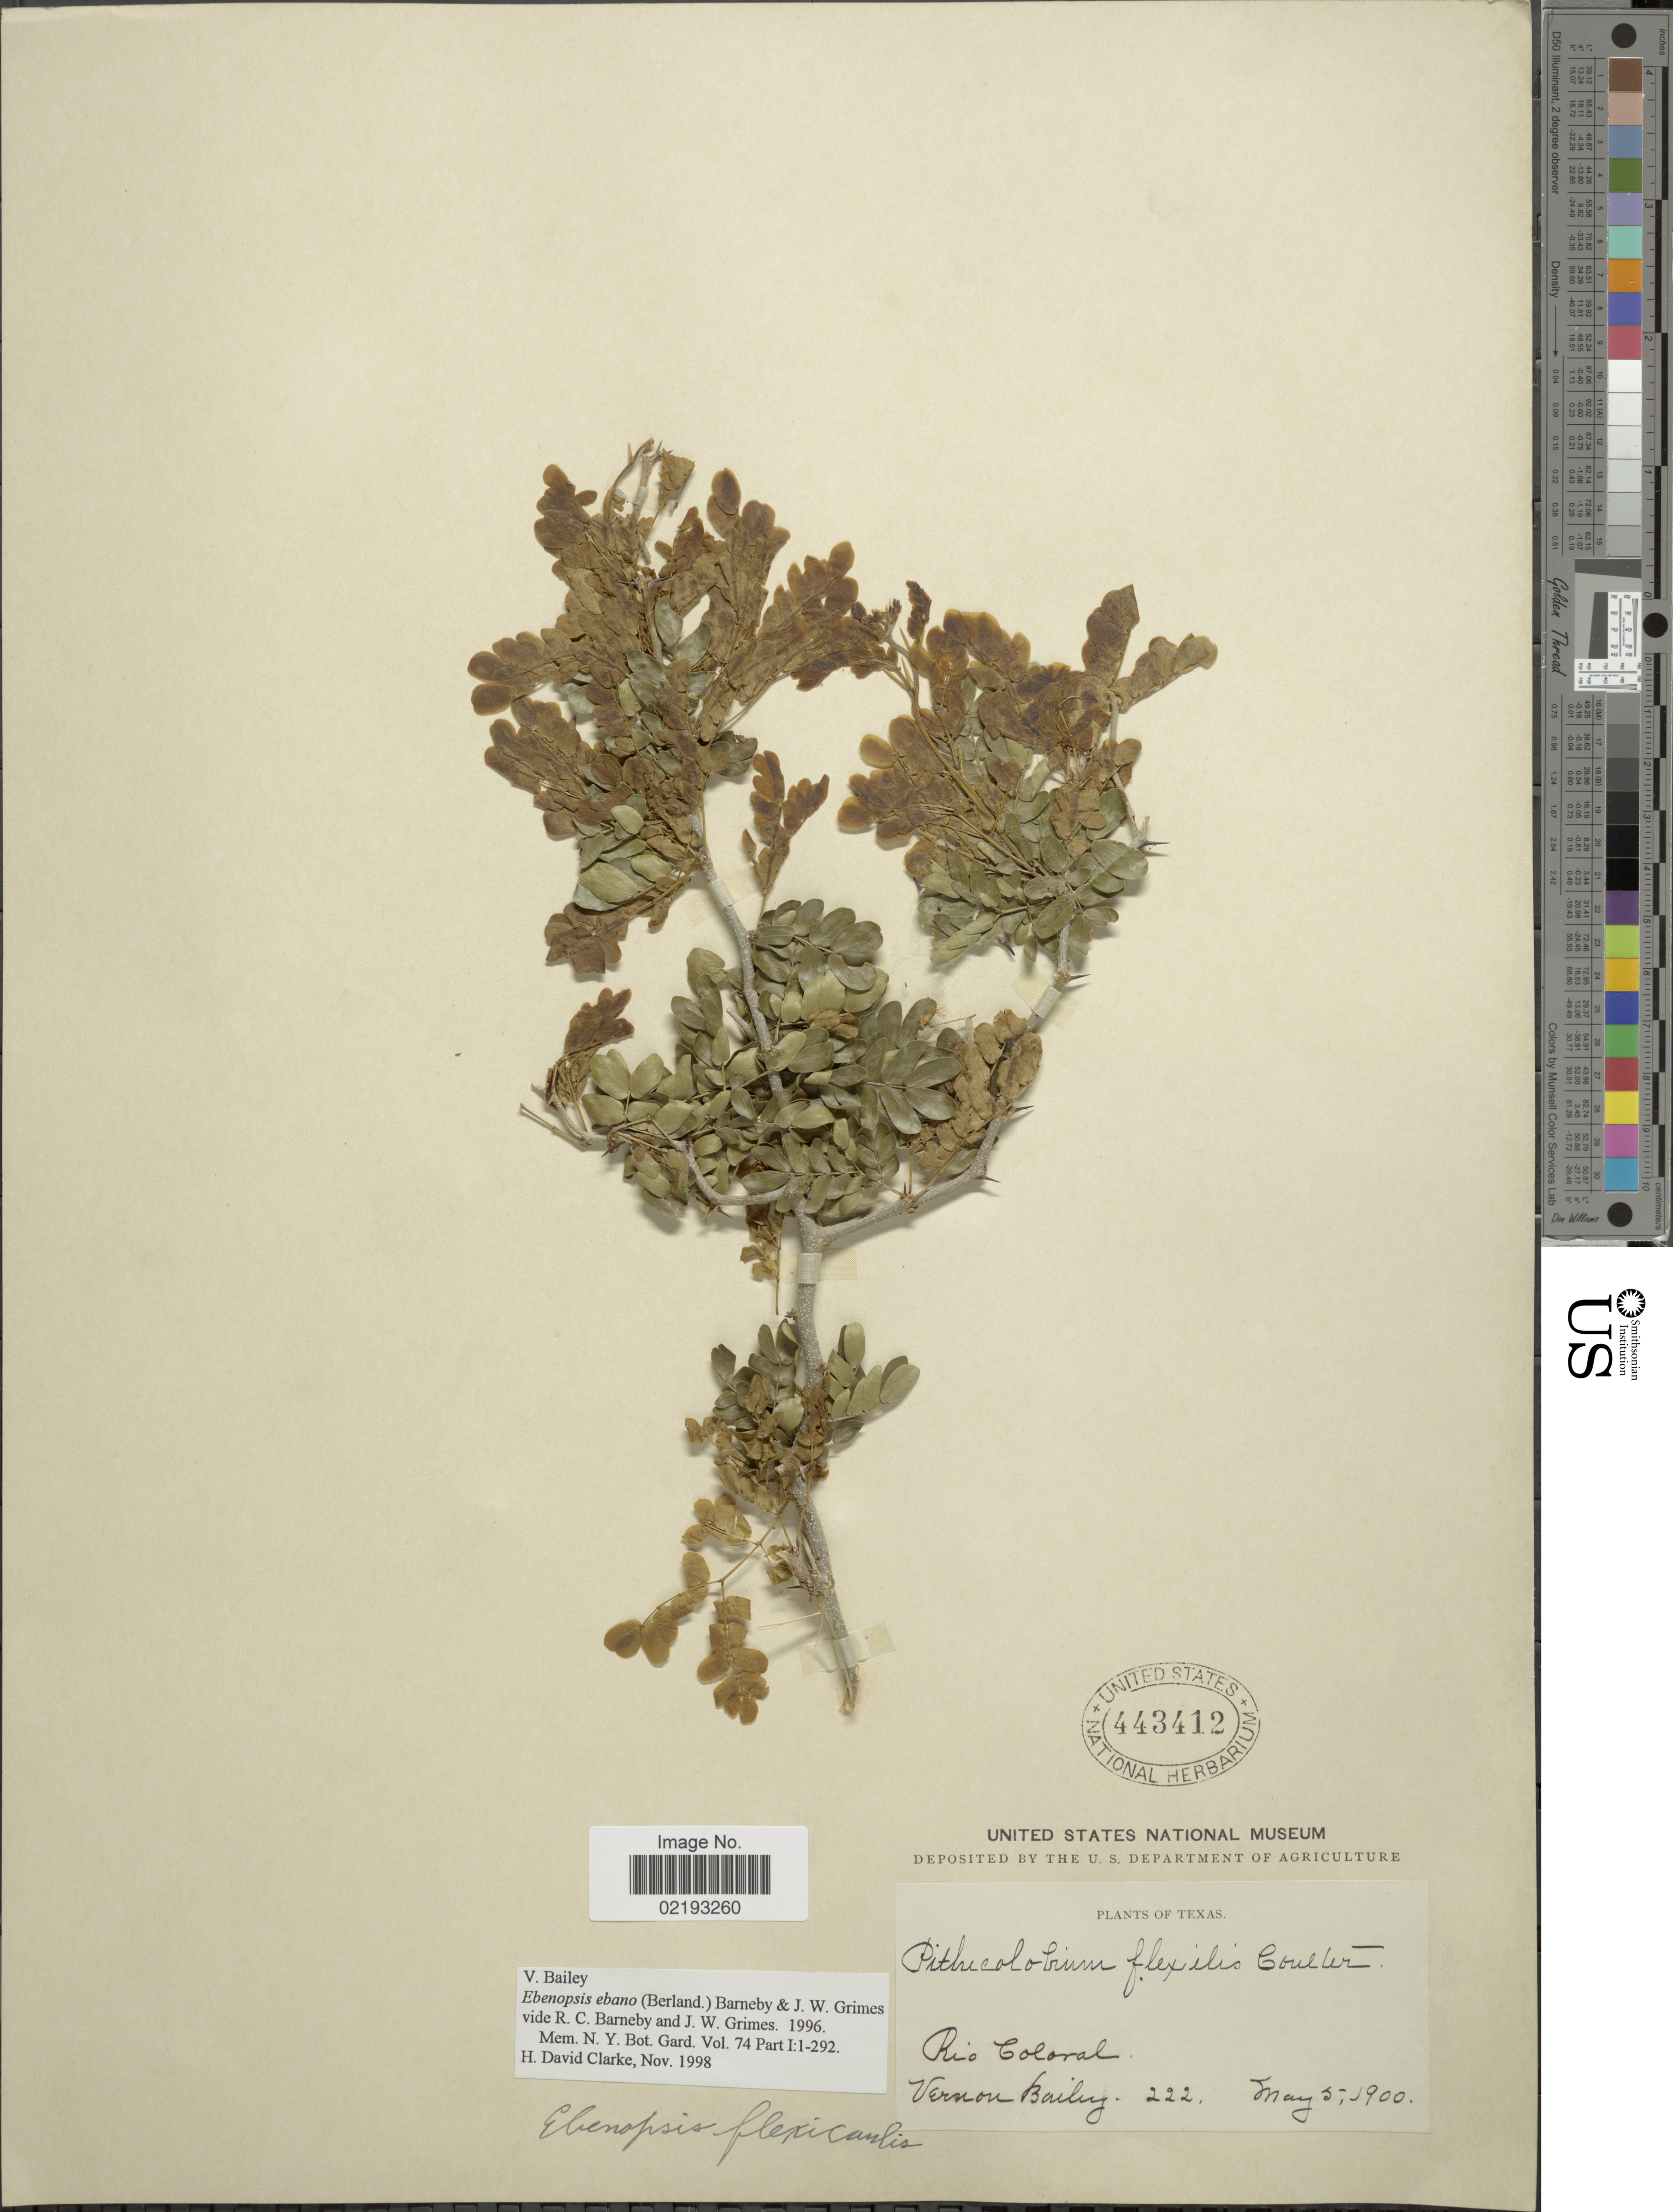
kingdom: Plantae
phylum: Tracheophyta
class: Magnoliopsida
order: Fabales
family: Fabaceae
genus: Ebenopsis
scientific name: Ebenopsis ebano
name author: (Berland.) Barneby & J.W. Grimes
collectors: V. O. Bailey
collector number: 222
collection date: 1900-05-05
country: United States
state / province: Texas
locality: Rio Coloral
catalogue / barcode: US 443412